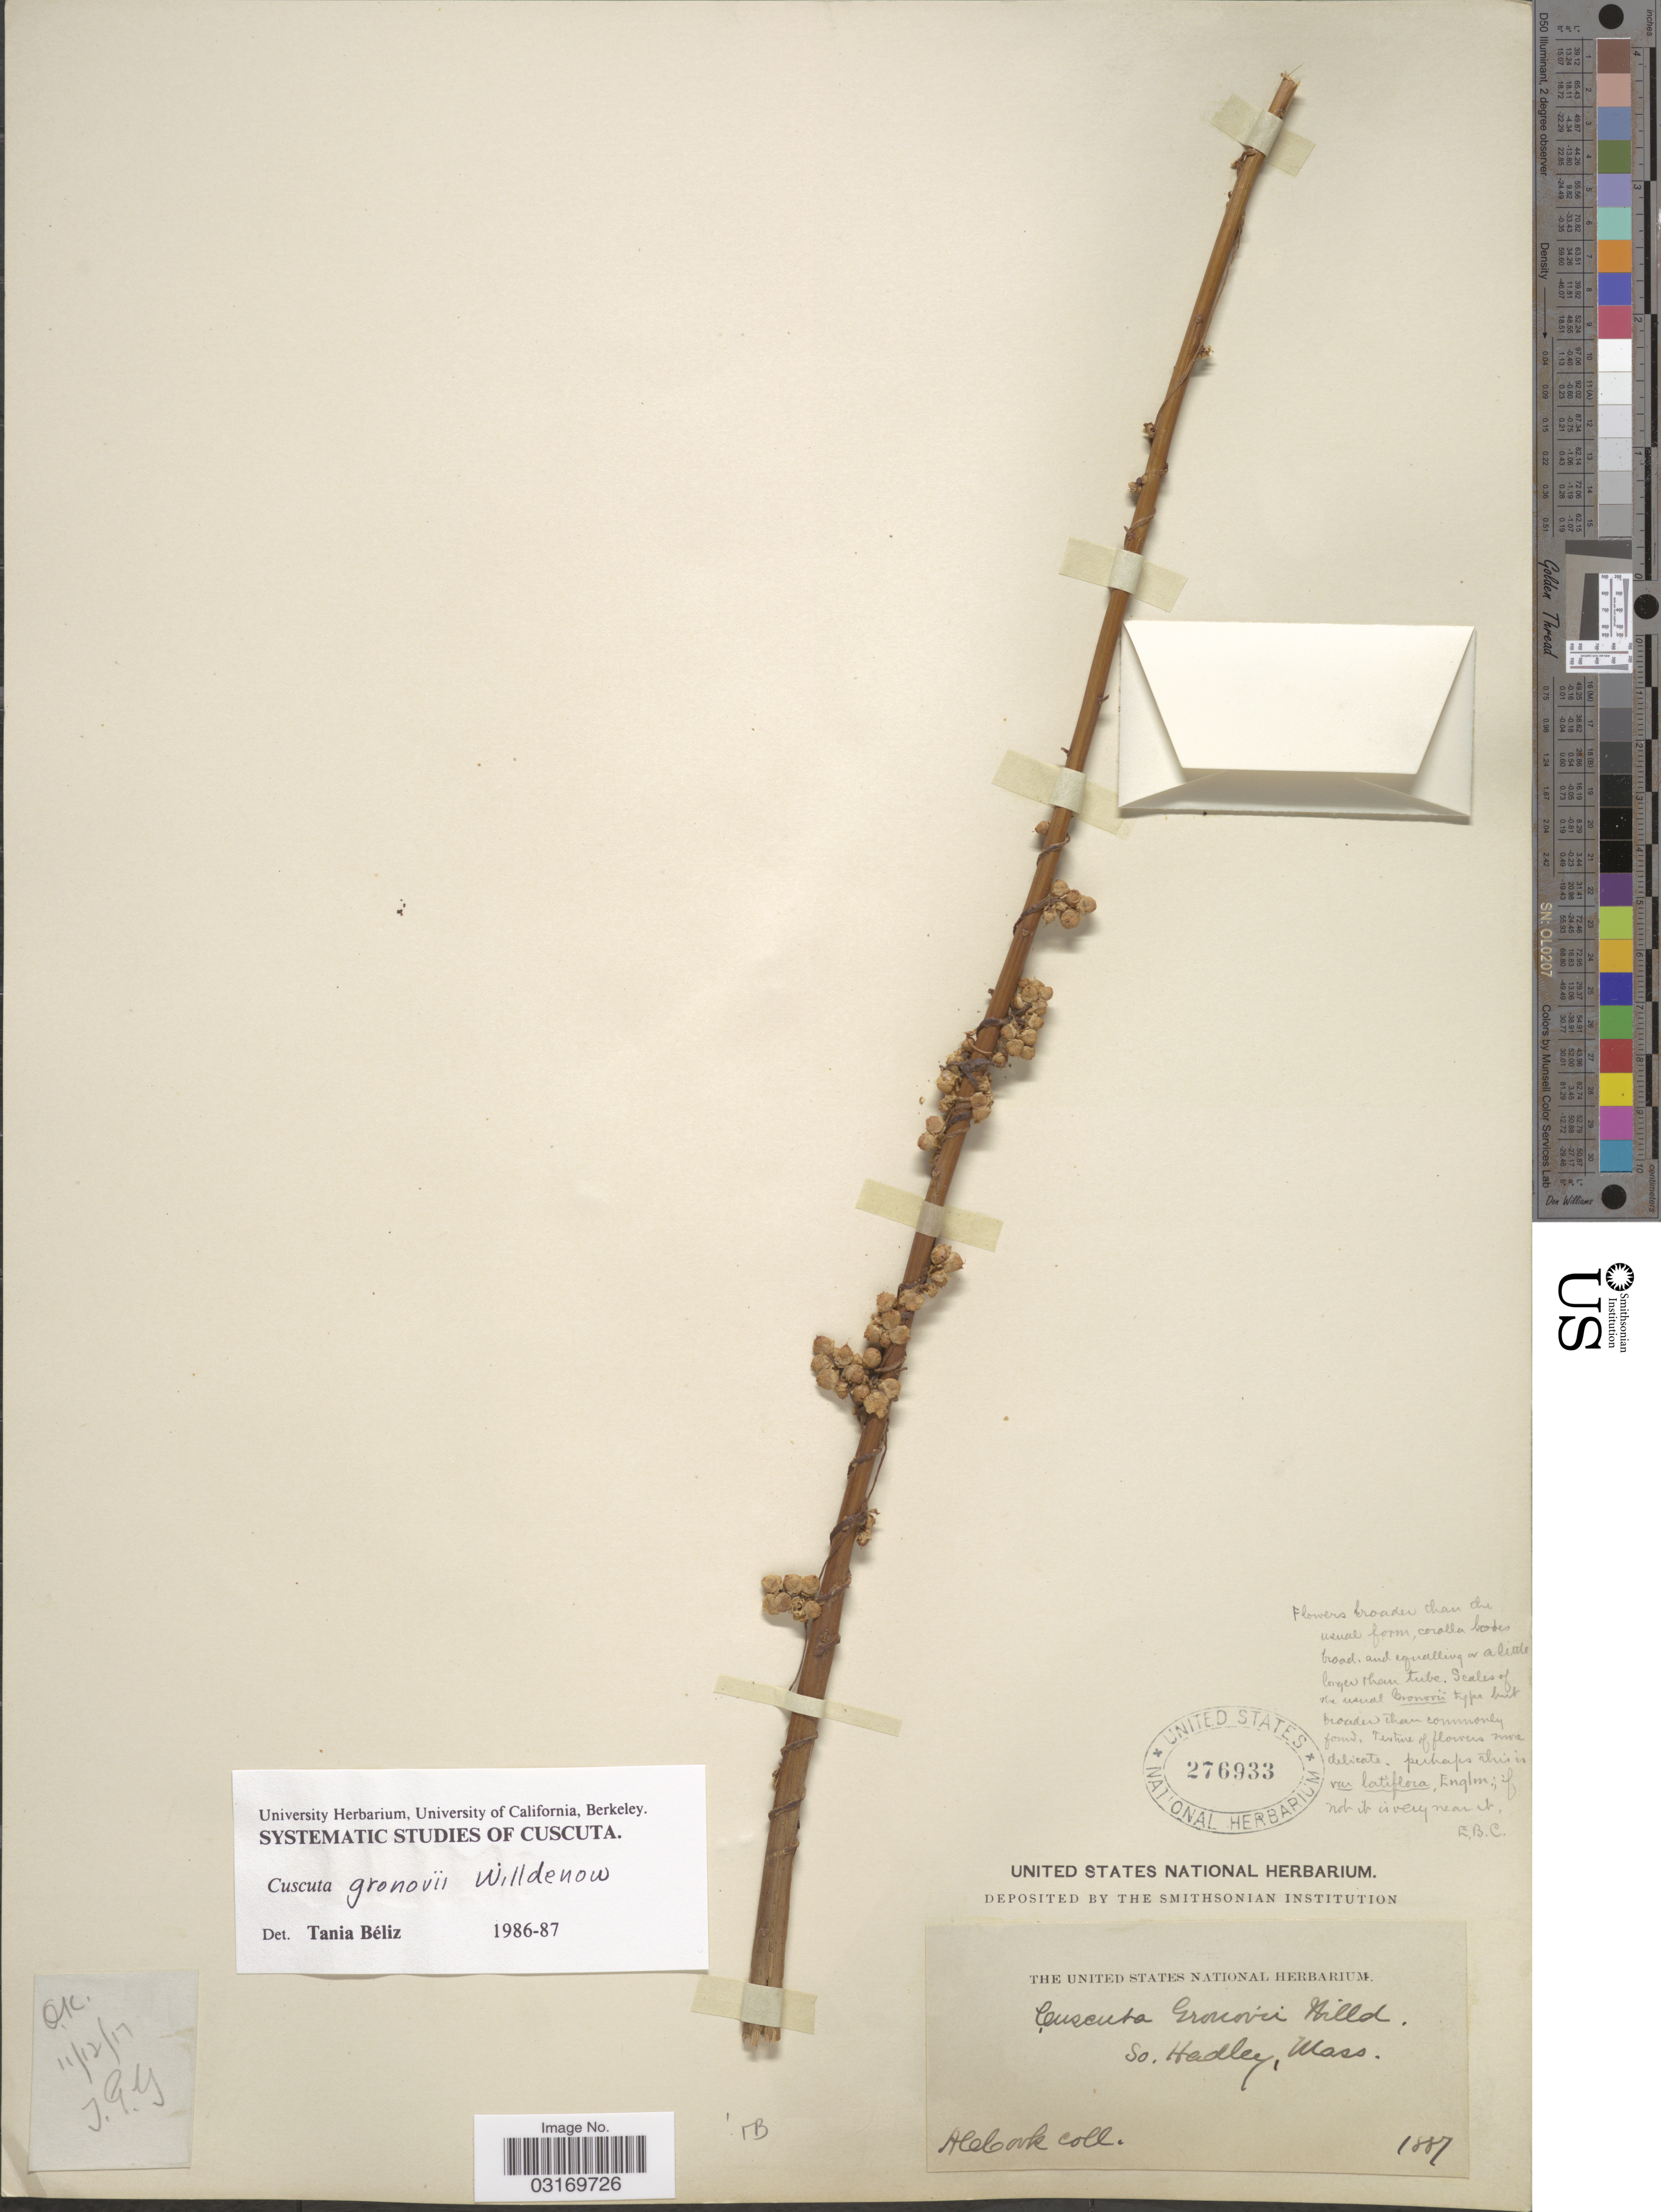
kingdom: Plantae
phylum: Tracheophyta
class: Magnoliopsida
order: Solanales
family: Convolvulaceae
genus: Cuscuta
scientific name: Cuscuta gronovii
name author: Willd. ex Schult.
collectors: A. Cook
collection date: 1887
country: United States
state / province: Massachusetts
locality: So. Hadley.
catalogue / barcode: US 276933